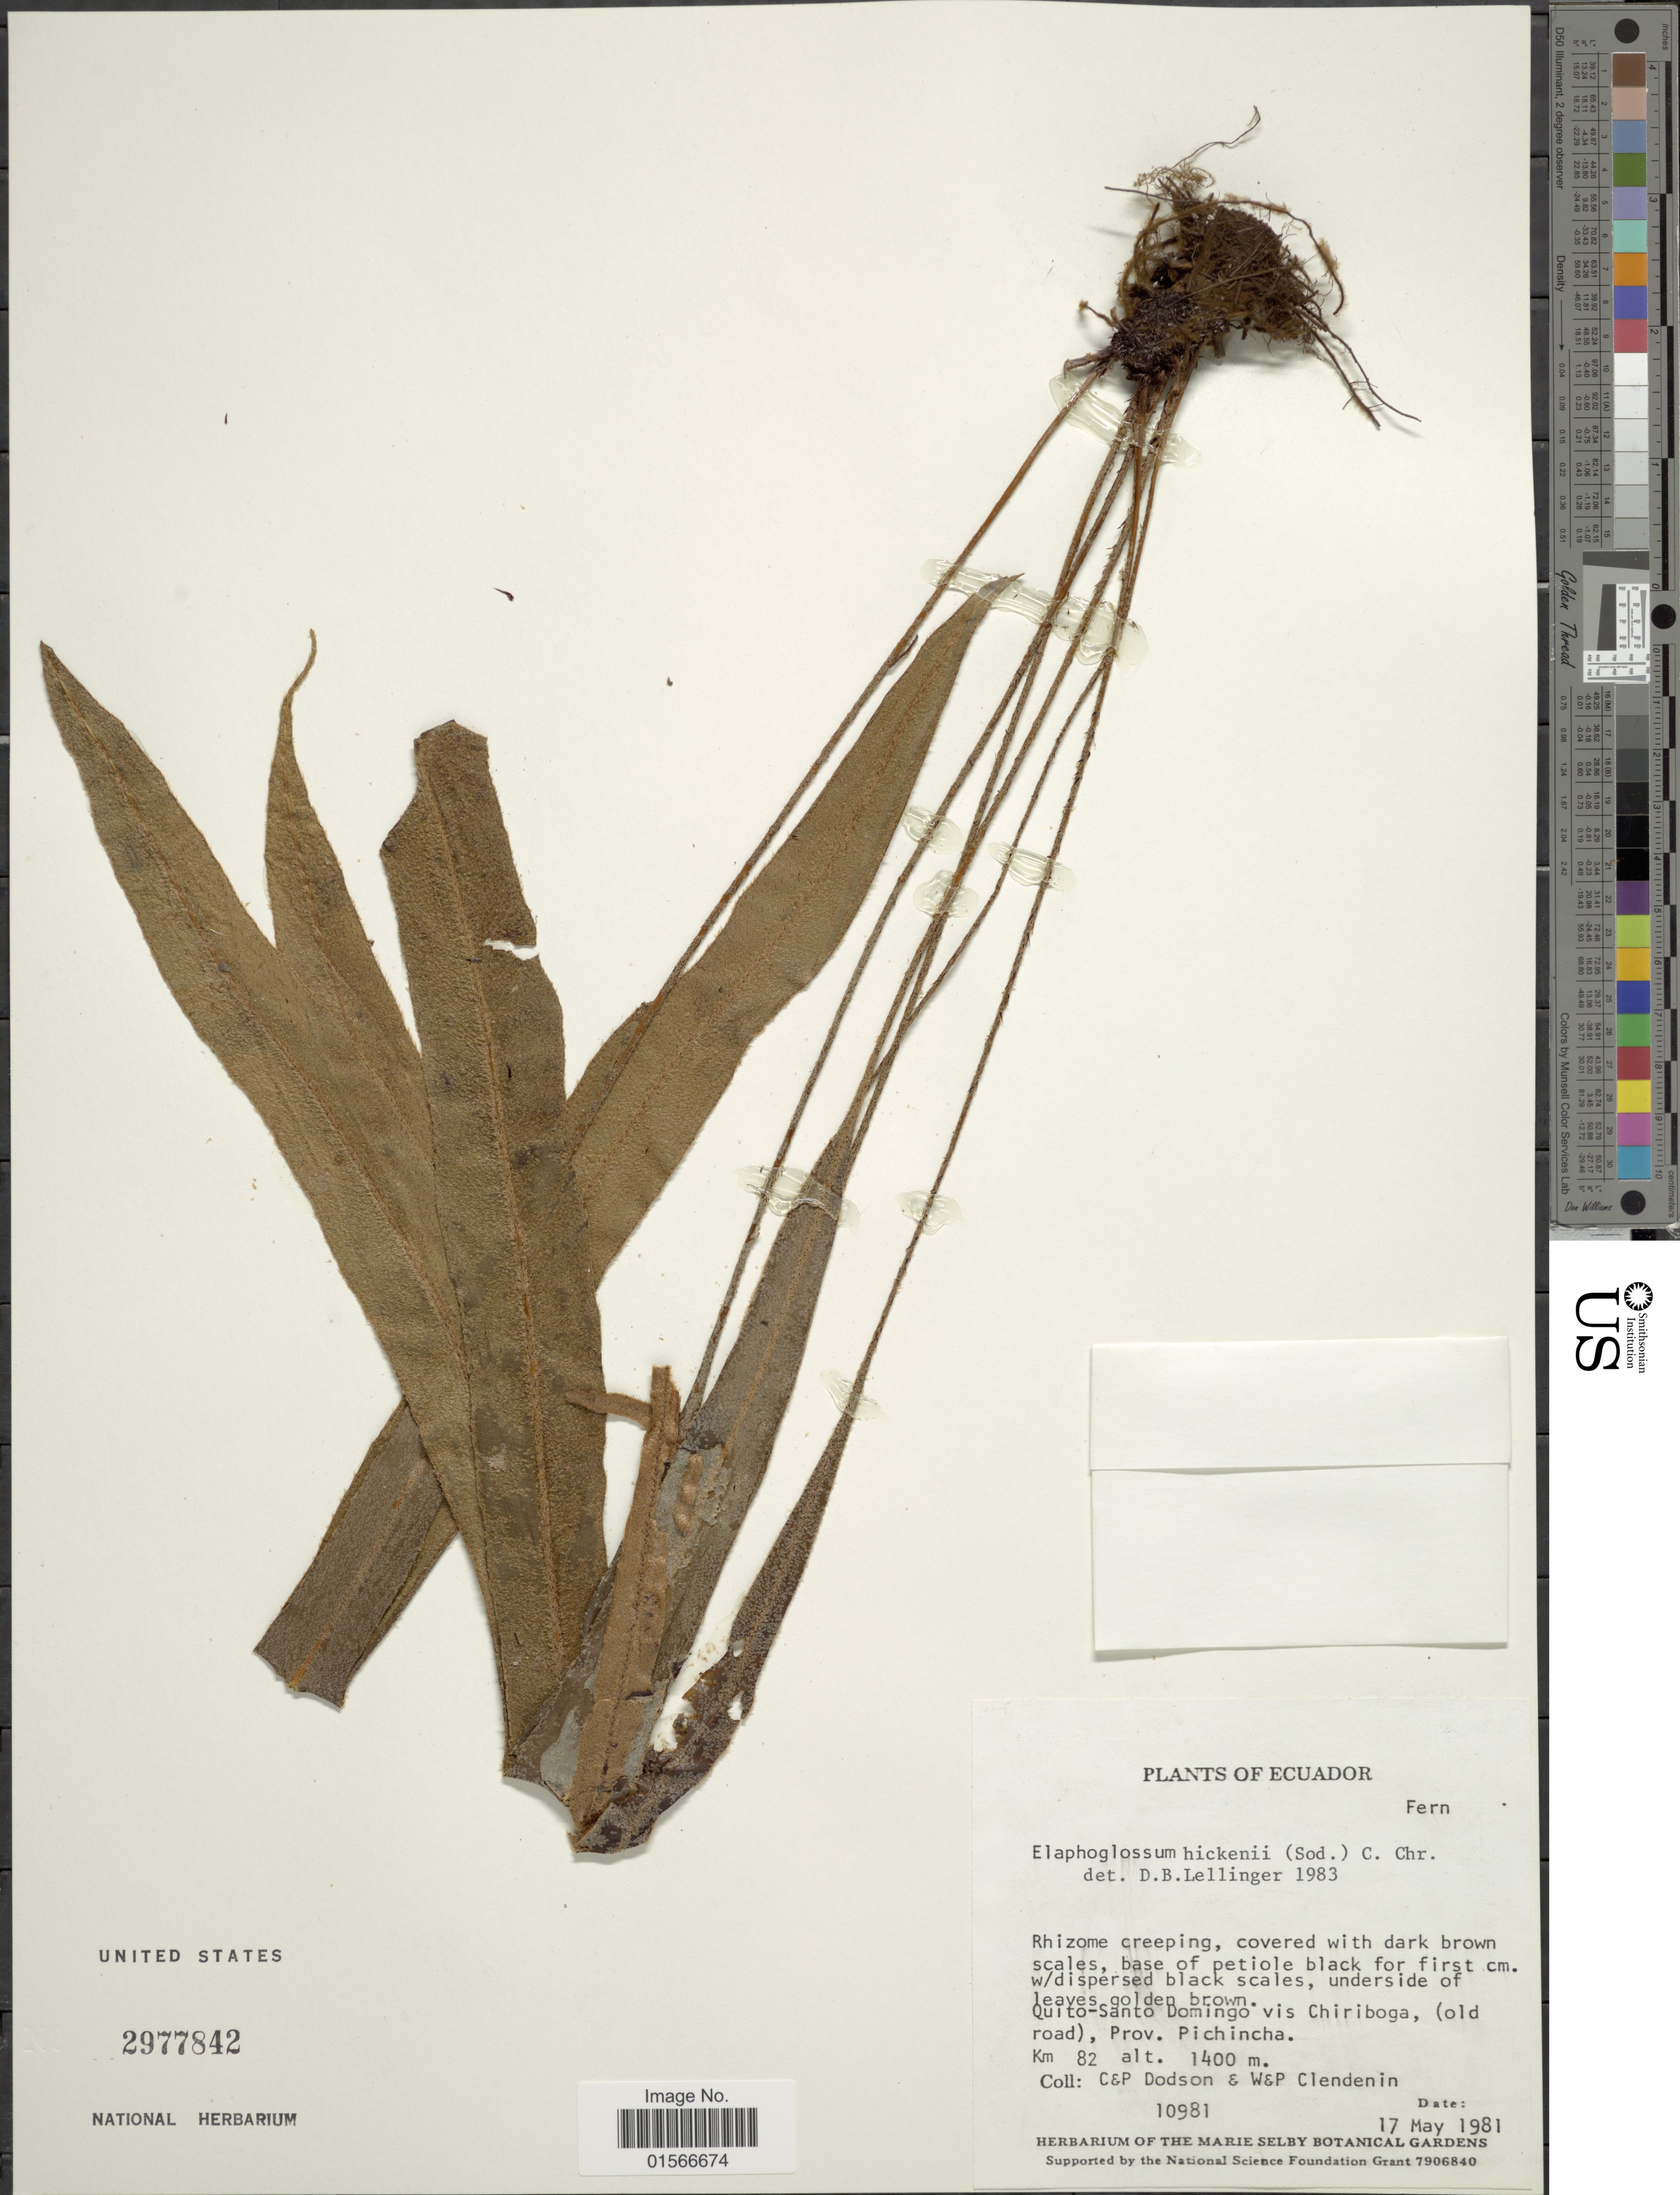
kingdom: Plantae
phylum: Tracheophyta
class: Polypodiopsida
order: Polypodiales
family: Dryopteridaceae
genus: Elaphoglossum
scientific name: Elaphoglossum hickenii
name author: (Sodiro) C. Chr.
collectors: C. Dodson, P. M. Dodson, W. Clendenin & P. Clendenin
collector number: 10981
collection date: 1981-05-17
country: Ecuador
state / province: Pichincha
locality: Quito-Santo Domingo via Chiriboga, (old road), Km 82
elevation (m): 1400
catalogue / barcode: US 2977842